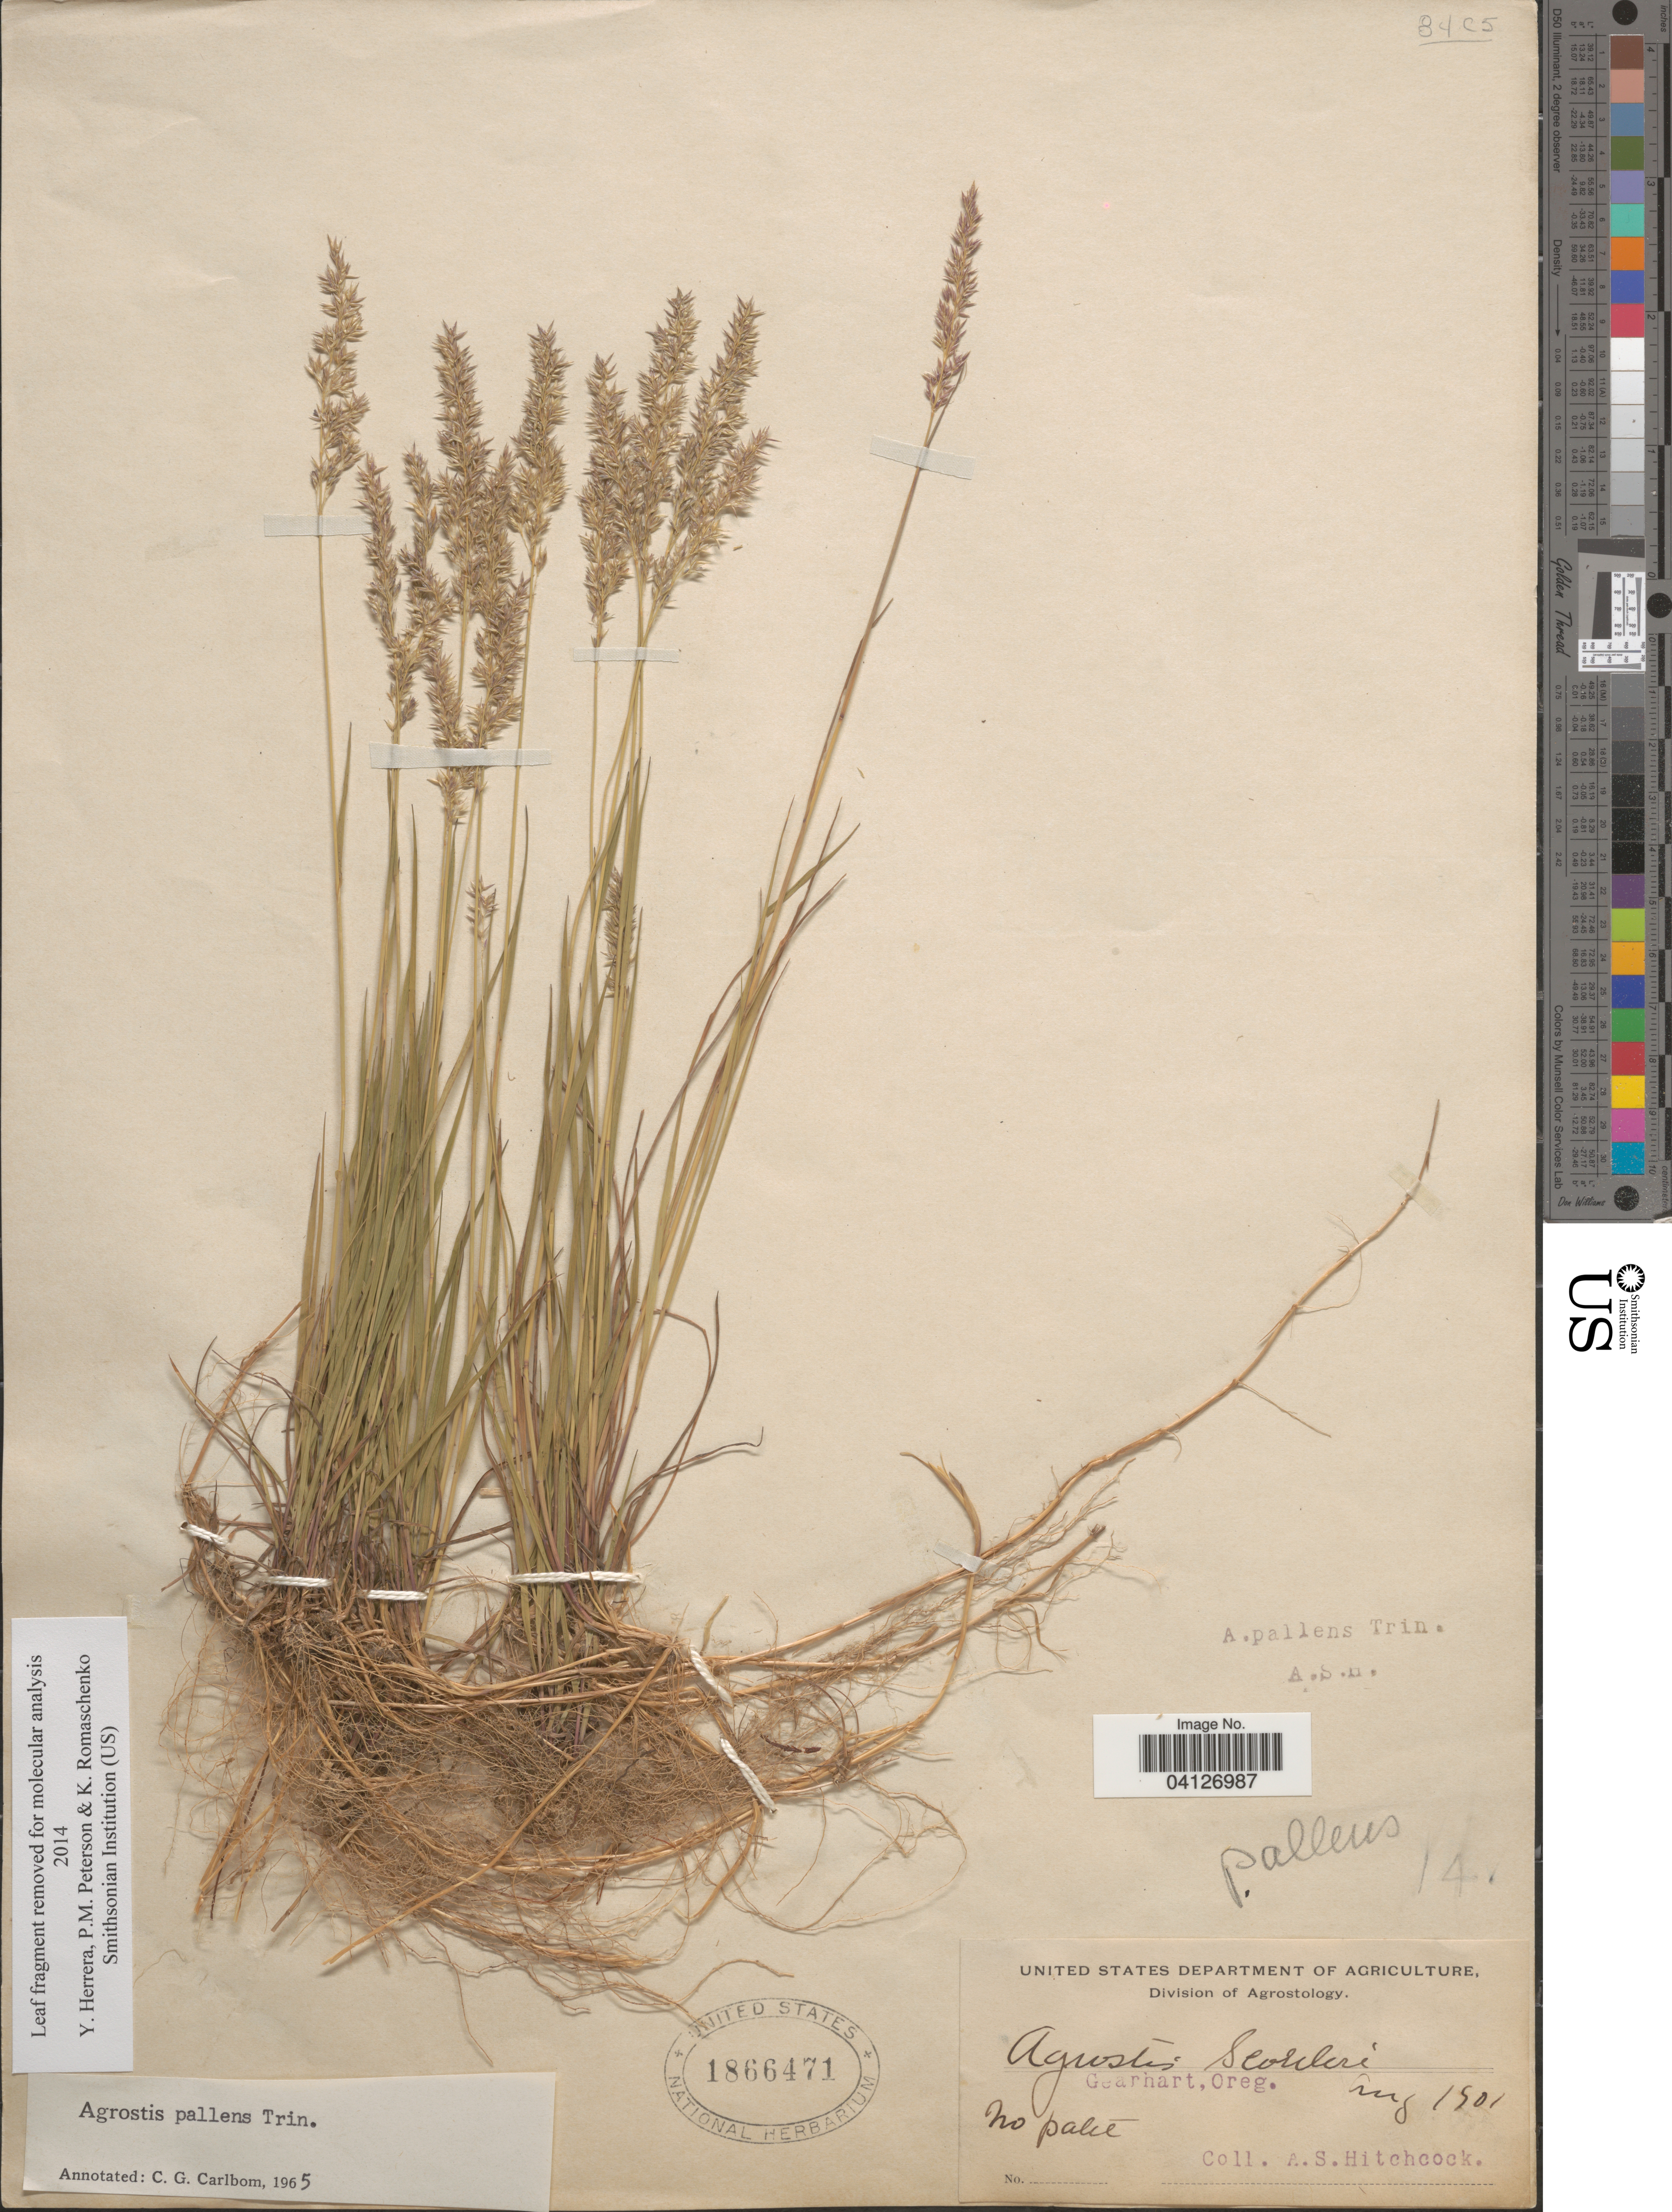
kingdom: Plantae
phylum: Tracheophyta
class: Liliopsida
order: Poales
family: Poaceae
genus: Agrostis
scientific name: Agrostis pallens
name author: Trin.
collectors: A. S. Hitchcock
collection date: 1901-08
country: United States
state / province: Oregon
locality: Gearhart.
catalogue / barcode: US 1866471